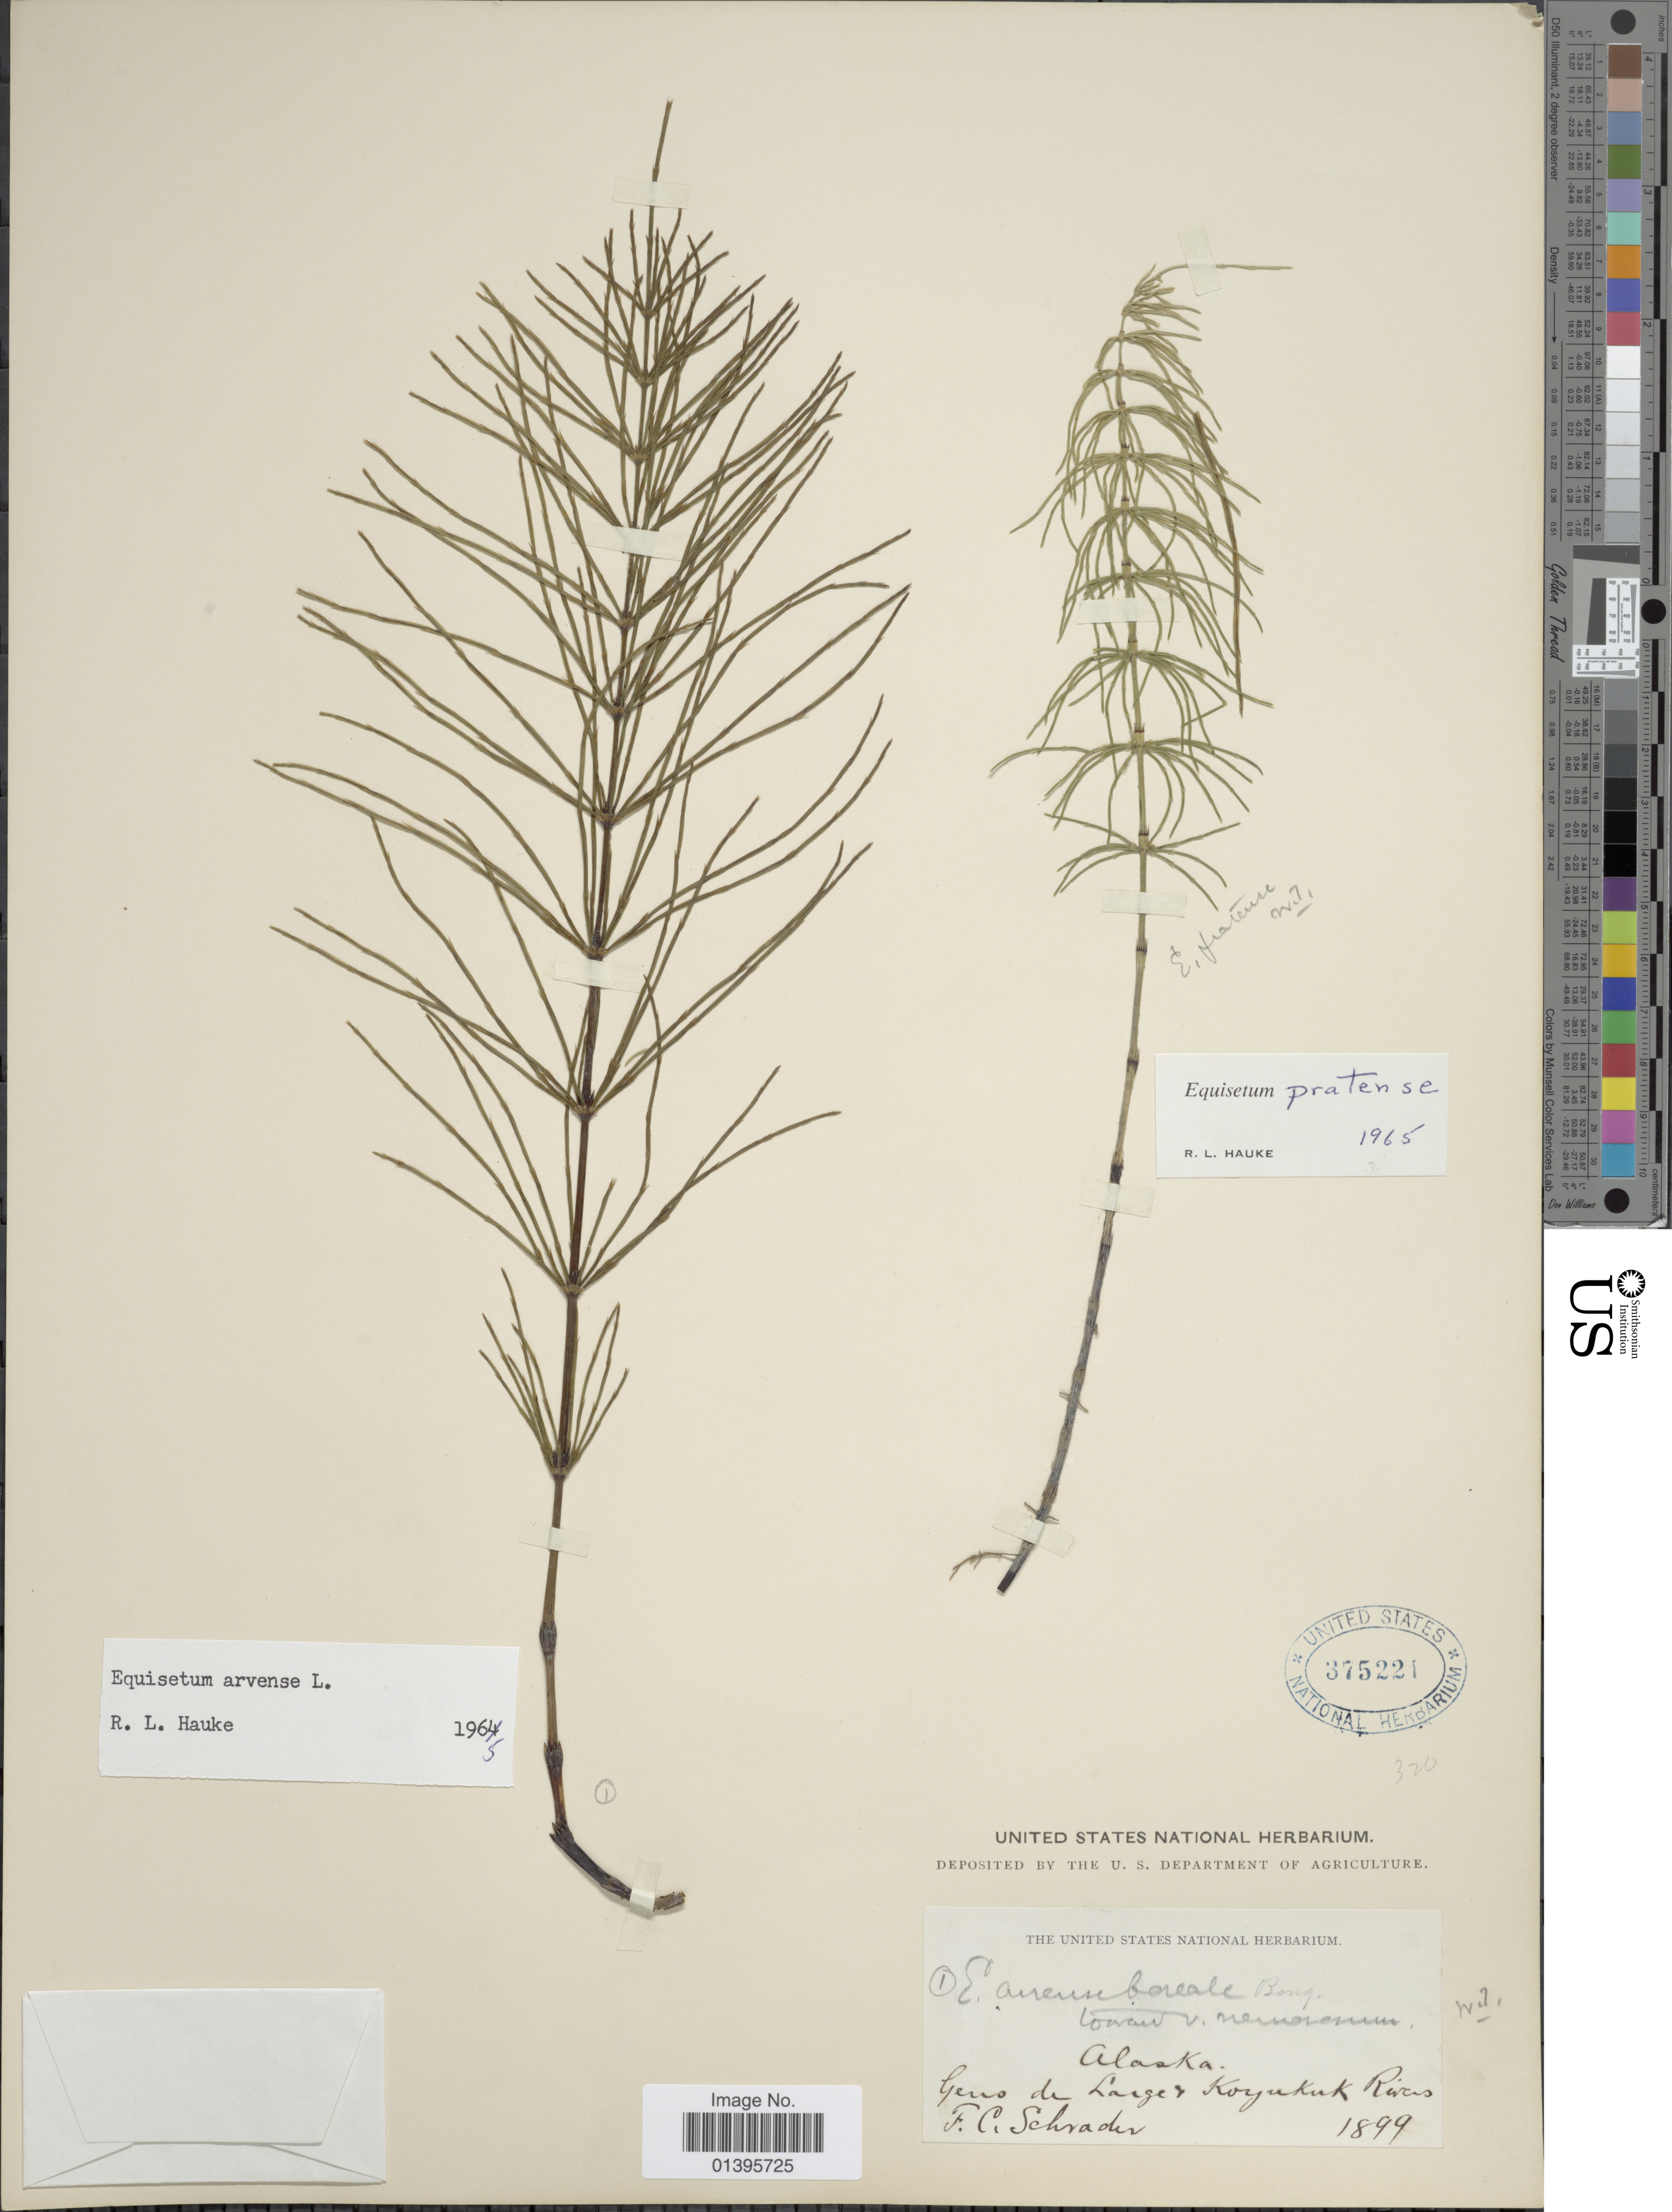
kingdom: Plantae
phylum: Tracheophyta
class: Polypodiopsida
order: Equisetales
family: Equisetaceae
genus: Equisetum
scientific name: Equisetum arvense var. boreale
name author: (Bong.) Rupr.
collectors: F. C. Schrader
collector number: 1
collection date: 1899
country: United States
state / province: Alaska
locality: Gens de Large & Koyukuk Rivers.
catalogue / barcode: US 375221